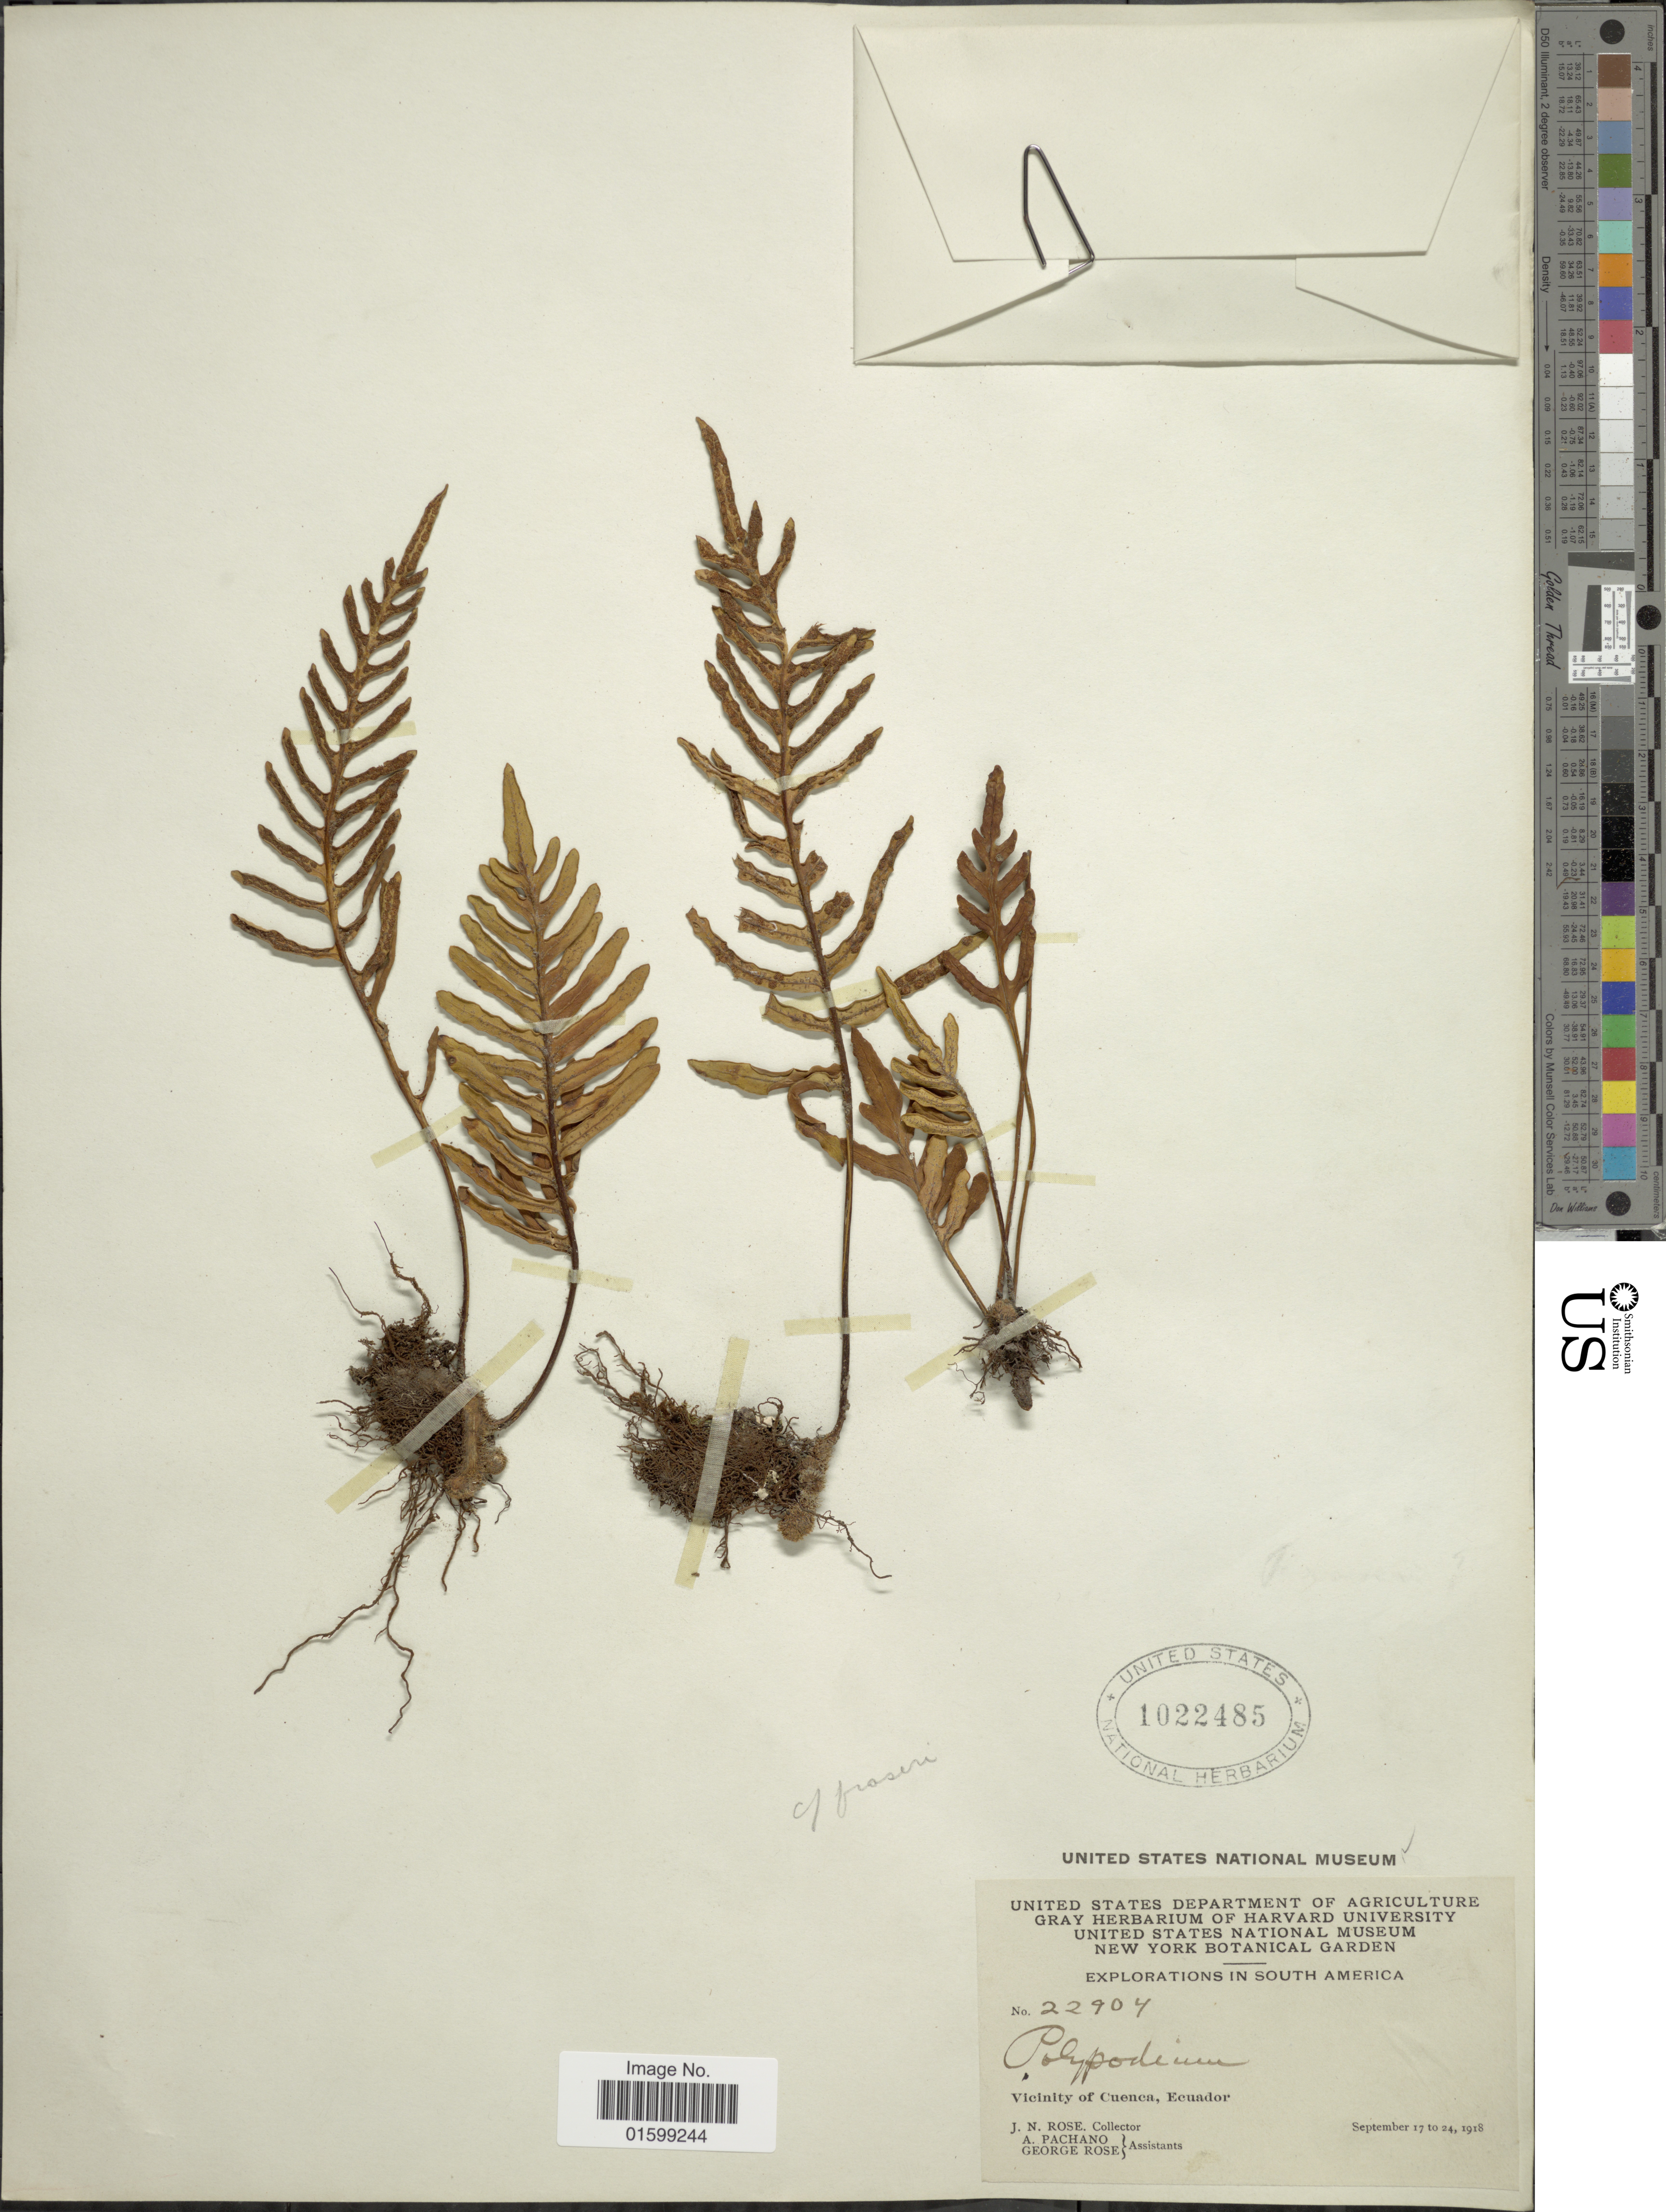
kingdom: Plantae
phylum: Tracheophyta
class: Polypodiopsida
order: Polypodiales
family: Polypodiaceae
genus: Pleopeltis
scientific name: Pleopeltis fraseri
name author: (Kuhn) A.R. Sm.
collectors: J. N. Rose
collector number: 22904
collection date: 1918-09-17/1918-09-24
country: Ecuador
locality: Vicinity of Cuenca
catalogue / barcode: US 1022485